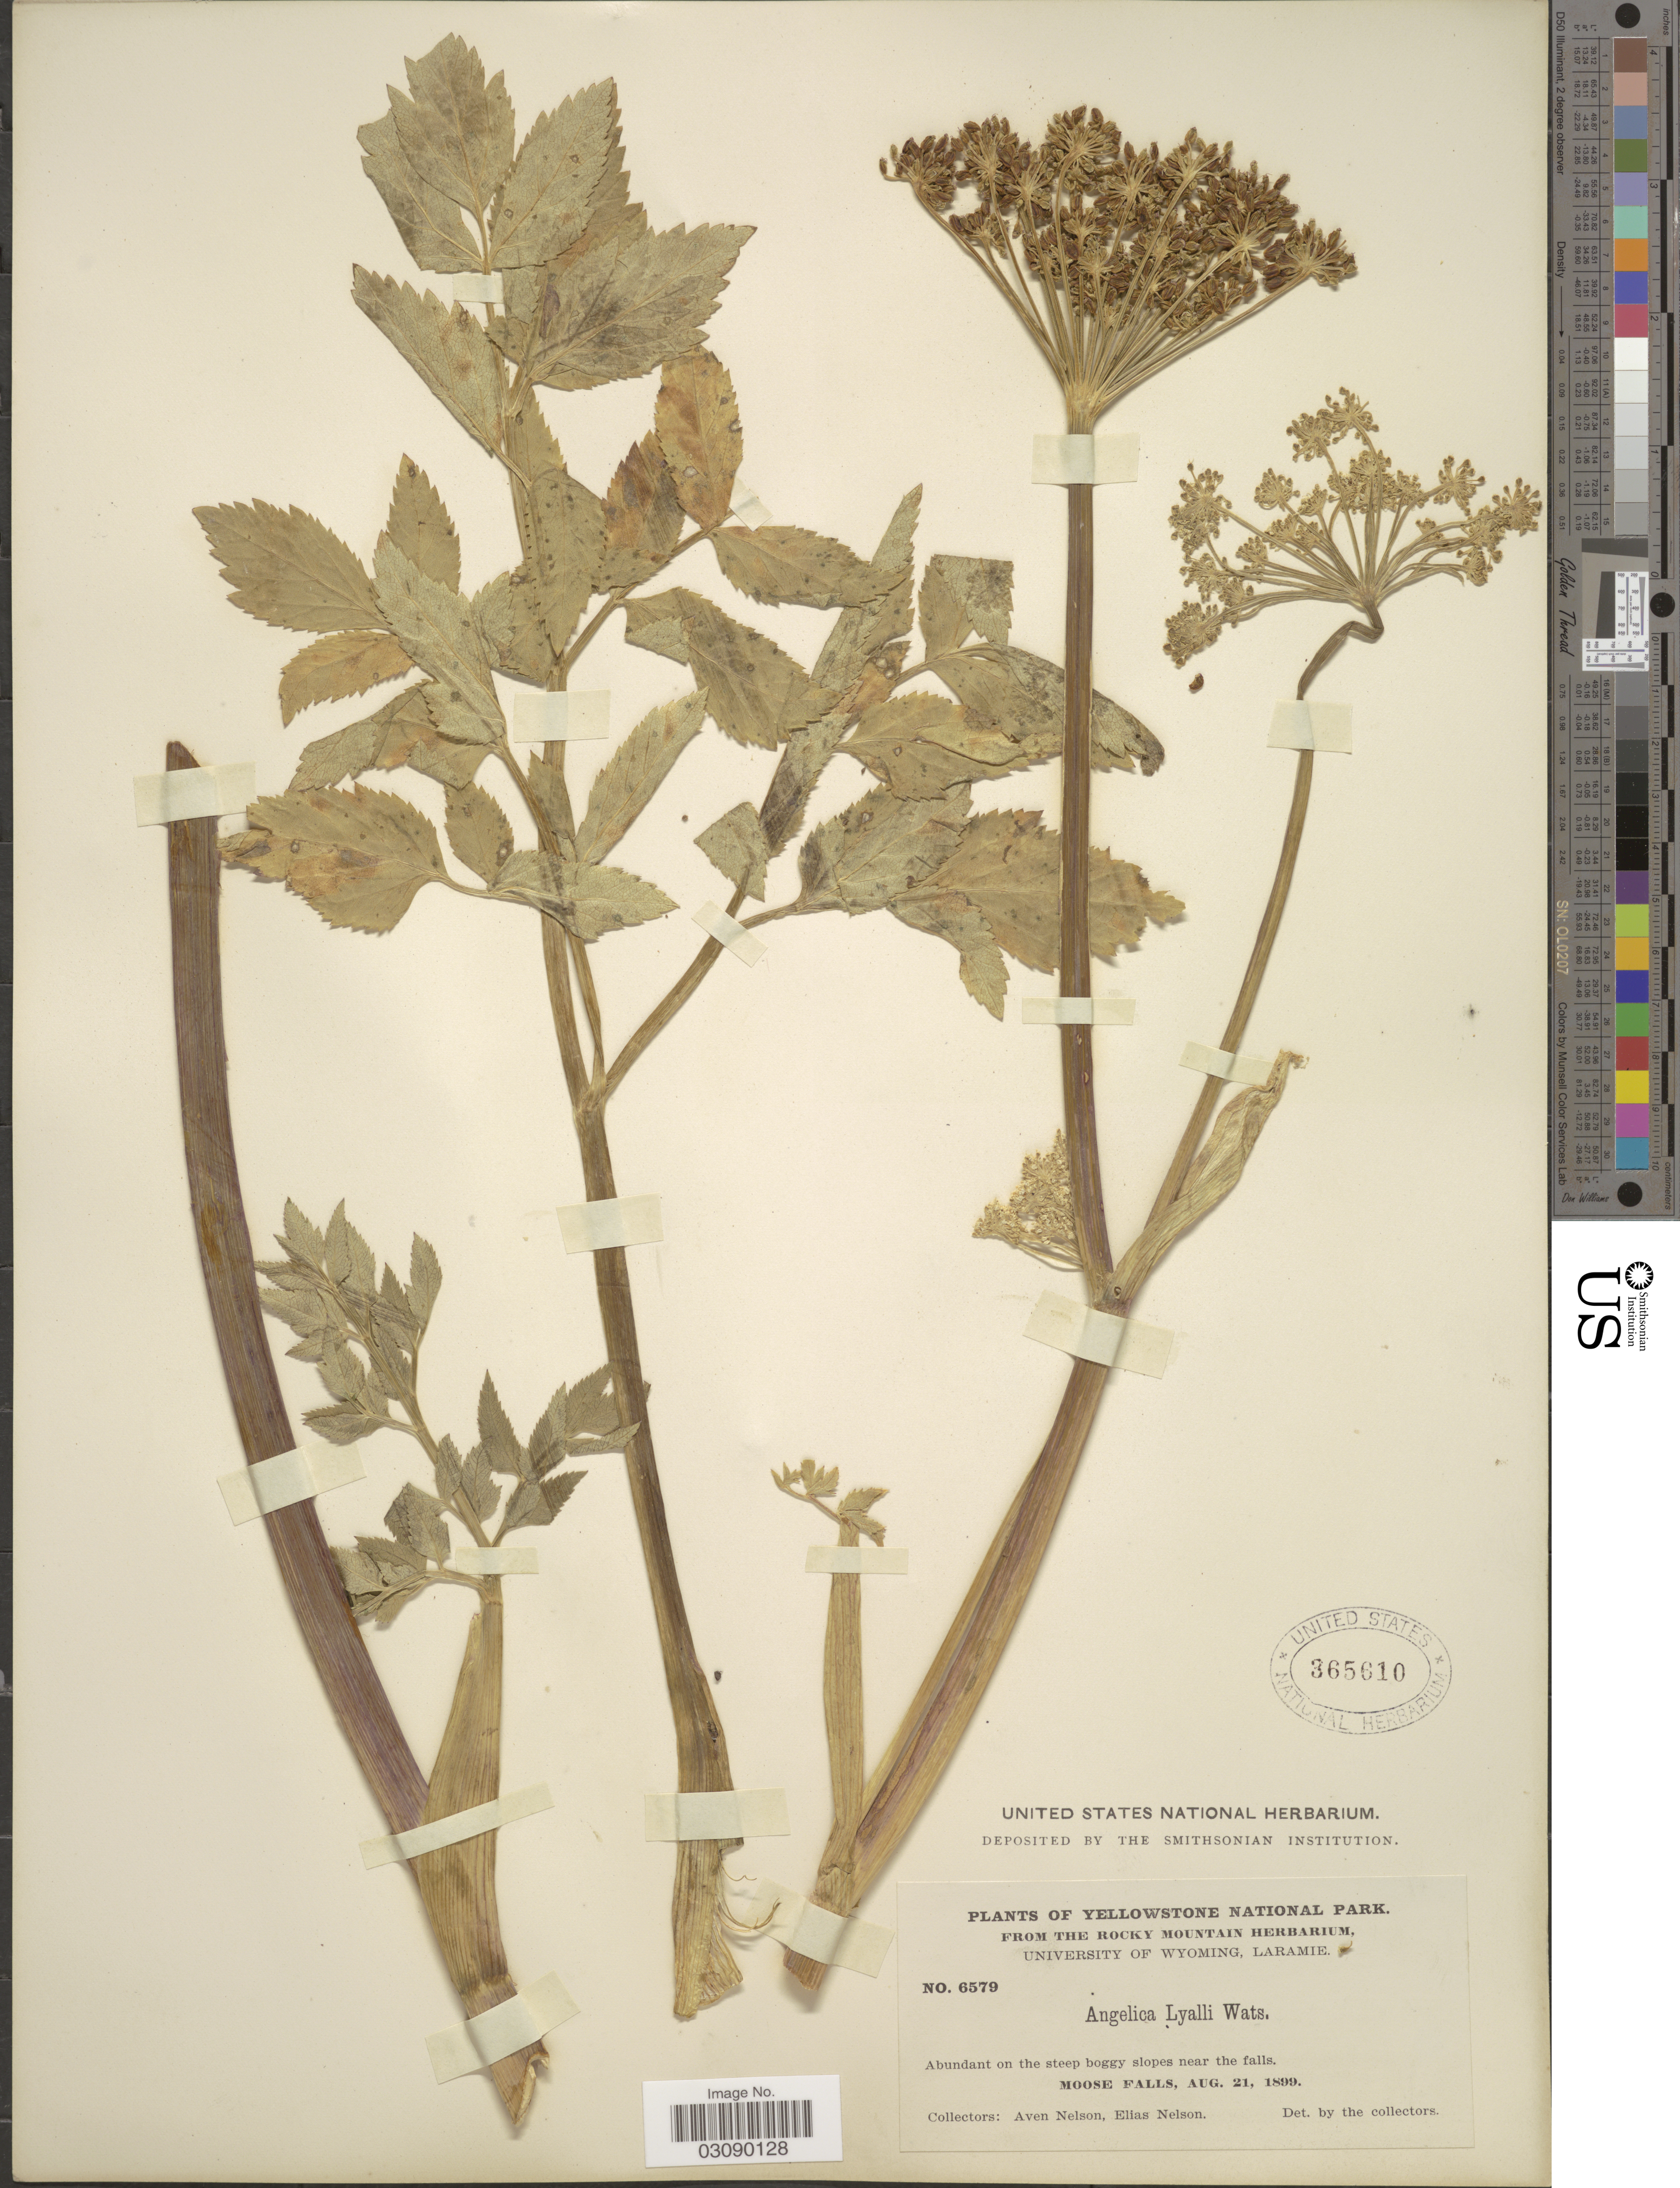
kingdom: Plantae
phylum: Tracheophyta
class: Magnoliopsida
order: Apiales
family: Apiaceae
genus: Angelica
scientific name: Angelica arguta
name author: Nutt.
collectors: A. Nelson & E. Nelson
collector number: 6579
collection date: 1899-08-21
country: United States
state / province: Wyoming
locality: Yellowstone National Park. Moose Falls.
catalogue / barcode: US 365610